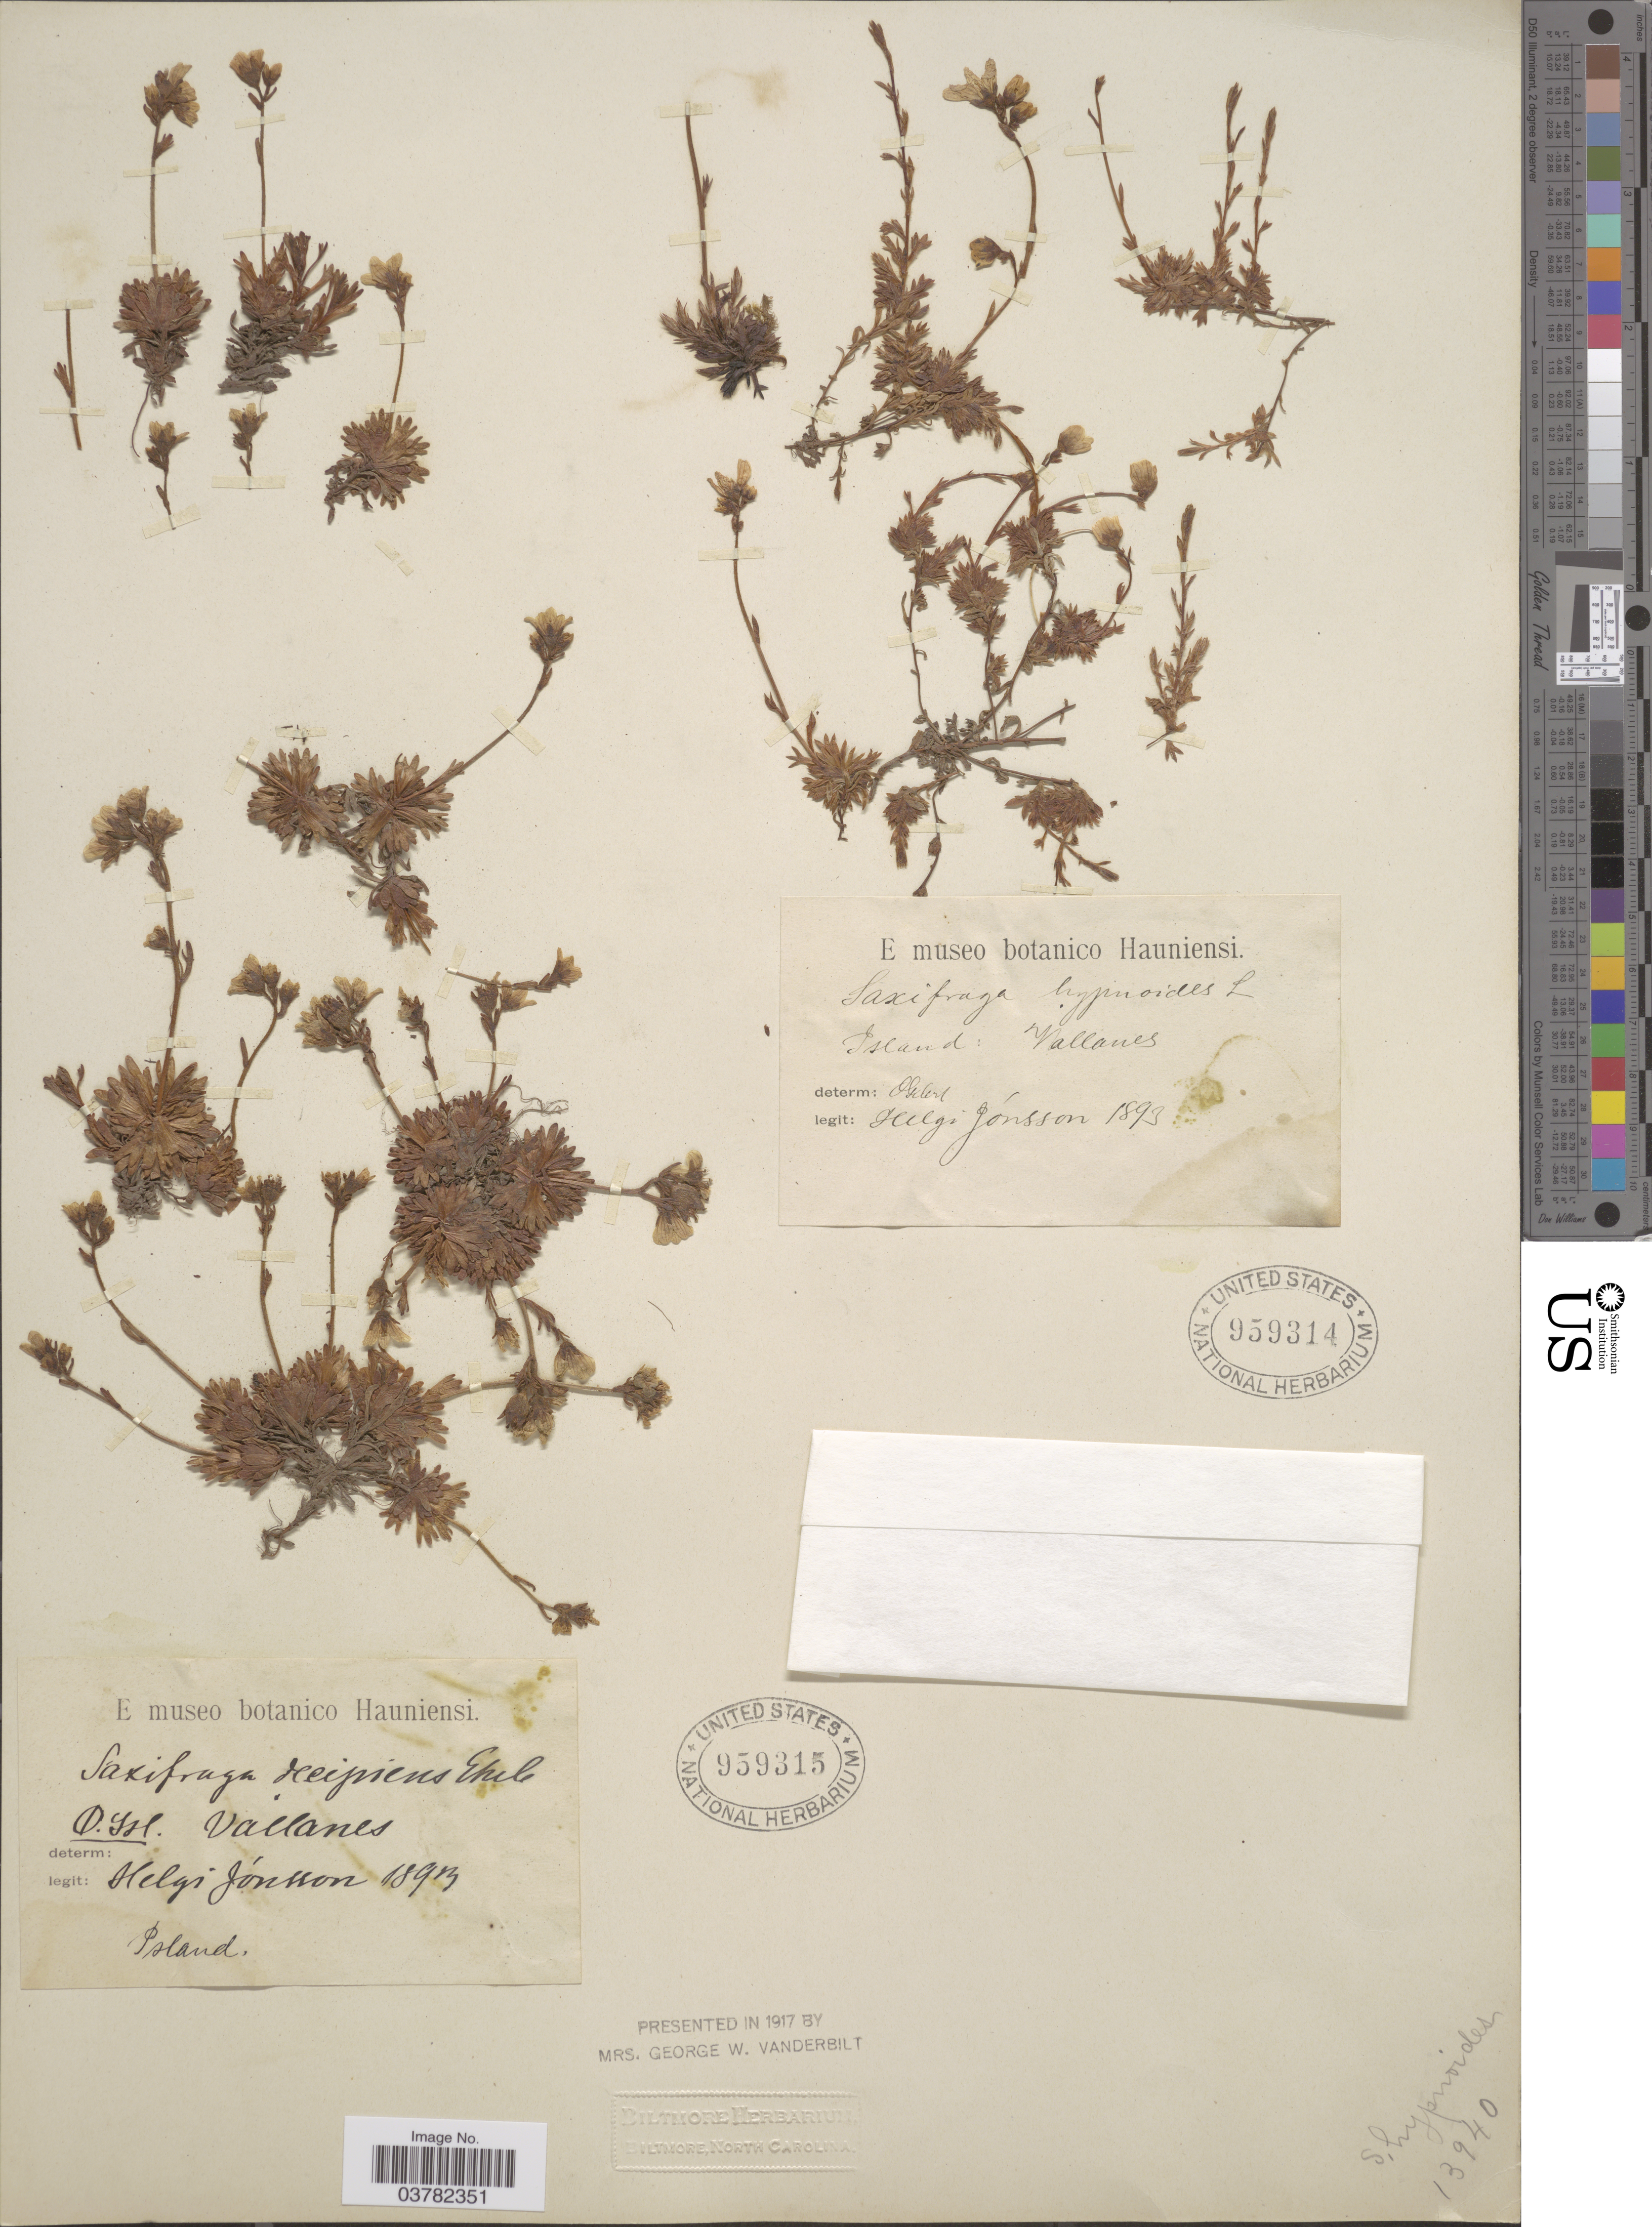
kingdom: Plantae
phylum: Tracheophyta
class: Magnoliopsida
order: Saxifragales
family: Saxifragaceae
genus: Saxifraga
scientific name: Saxifraga hypnoides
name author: L.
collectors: H. Jónsson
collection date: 1893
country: Iceland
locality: Ø. Isl. Vallanes. Island.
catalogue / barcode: US 959315